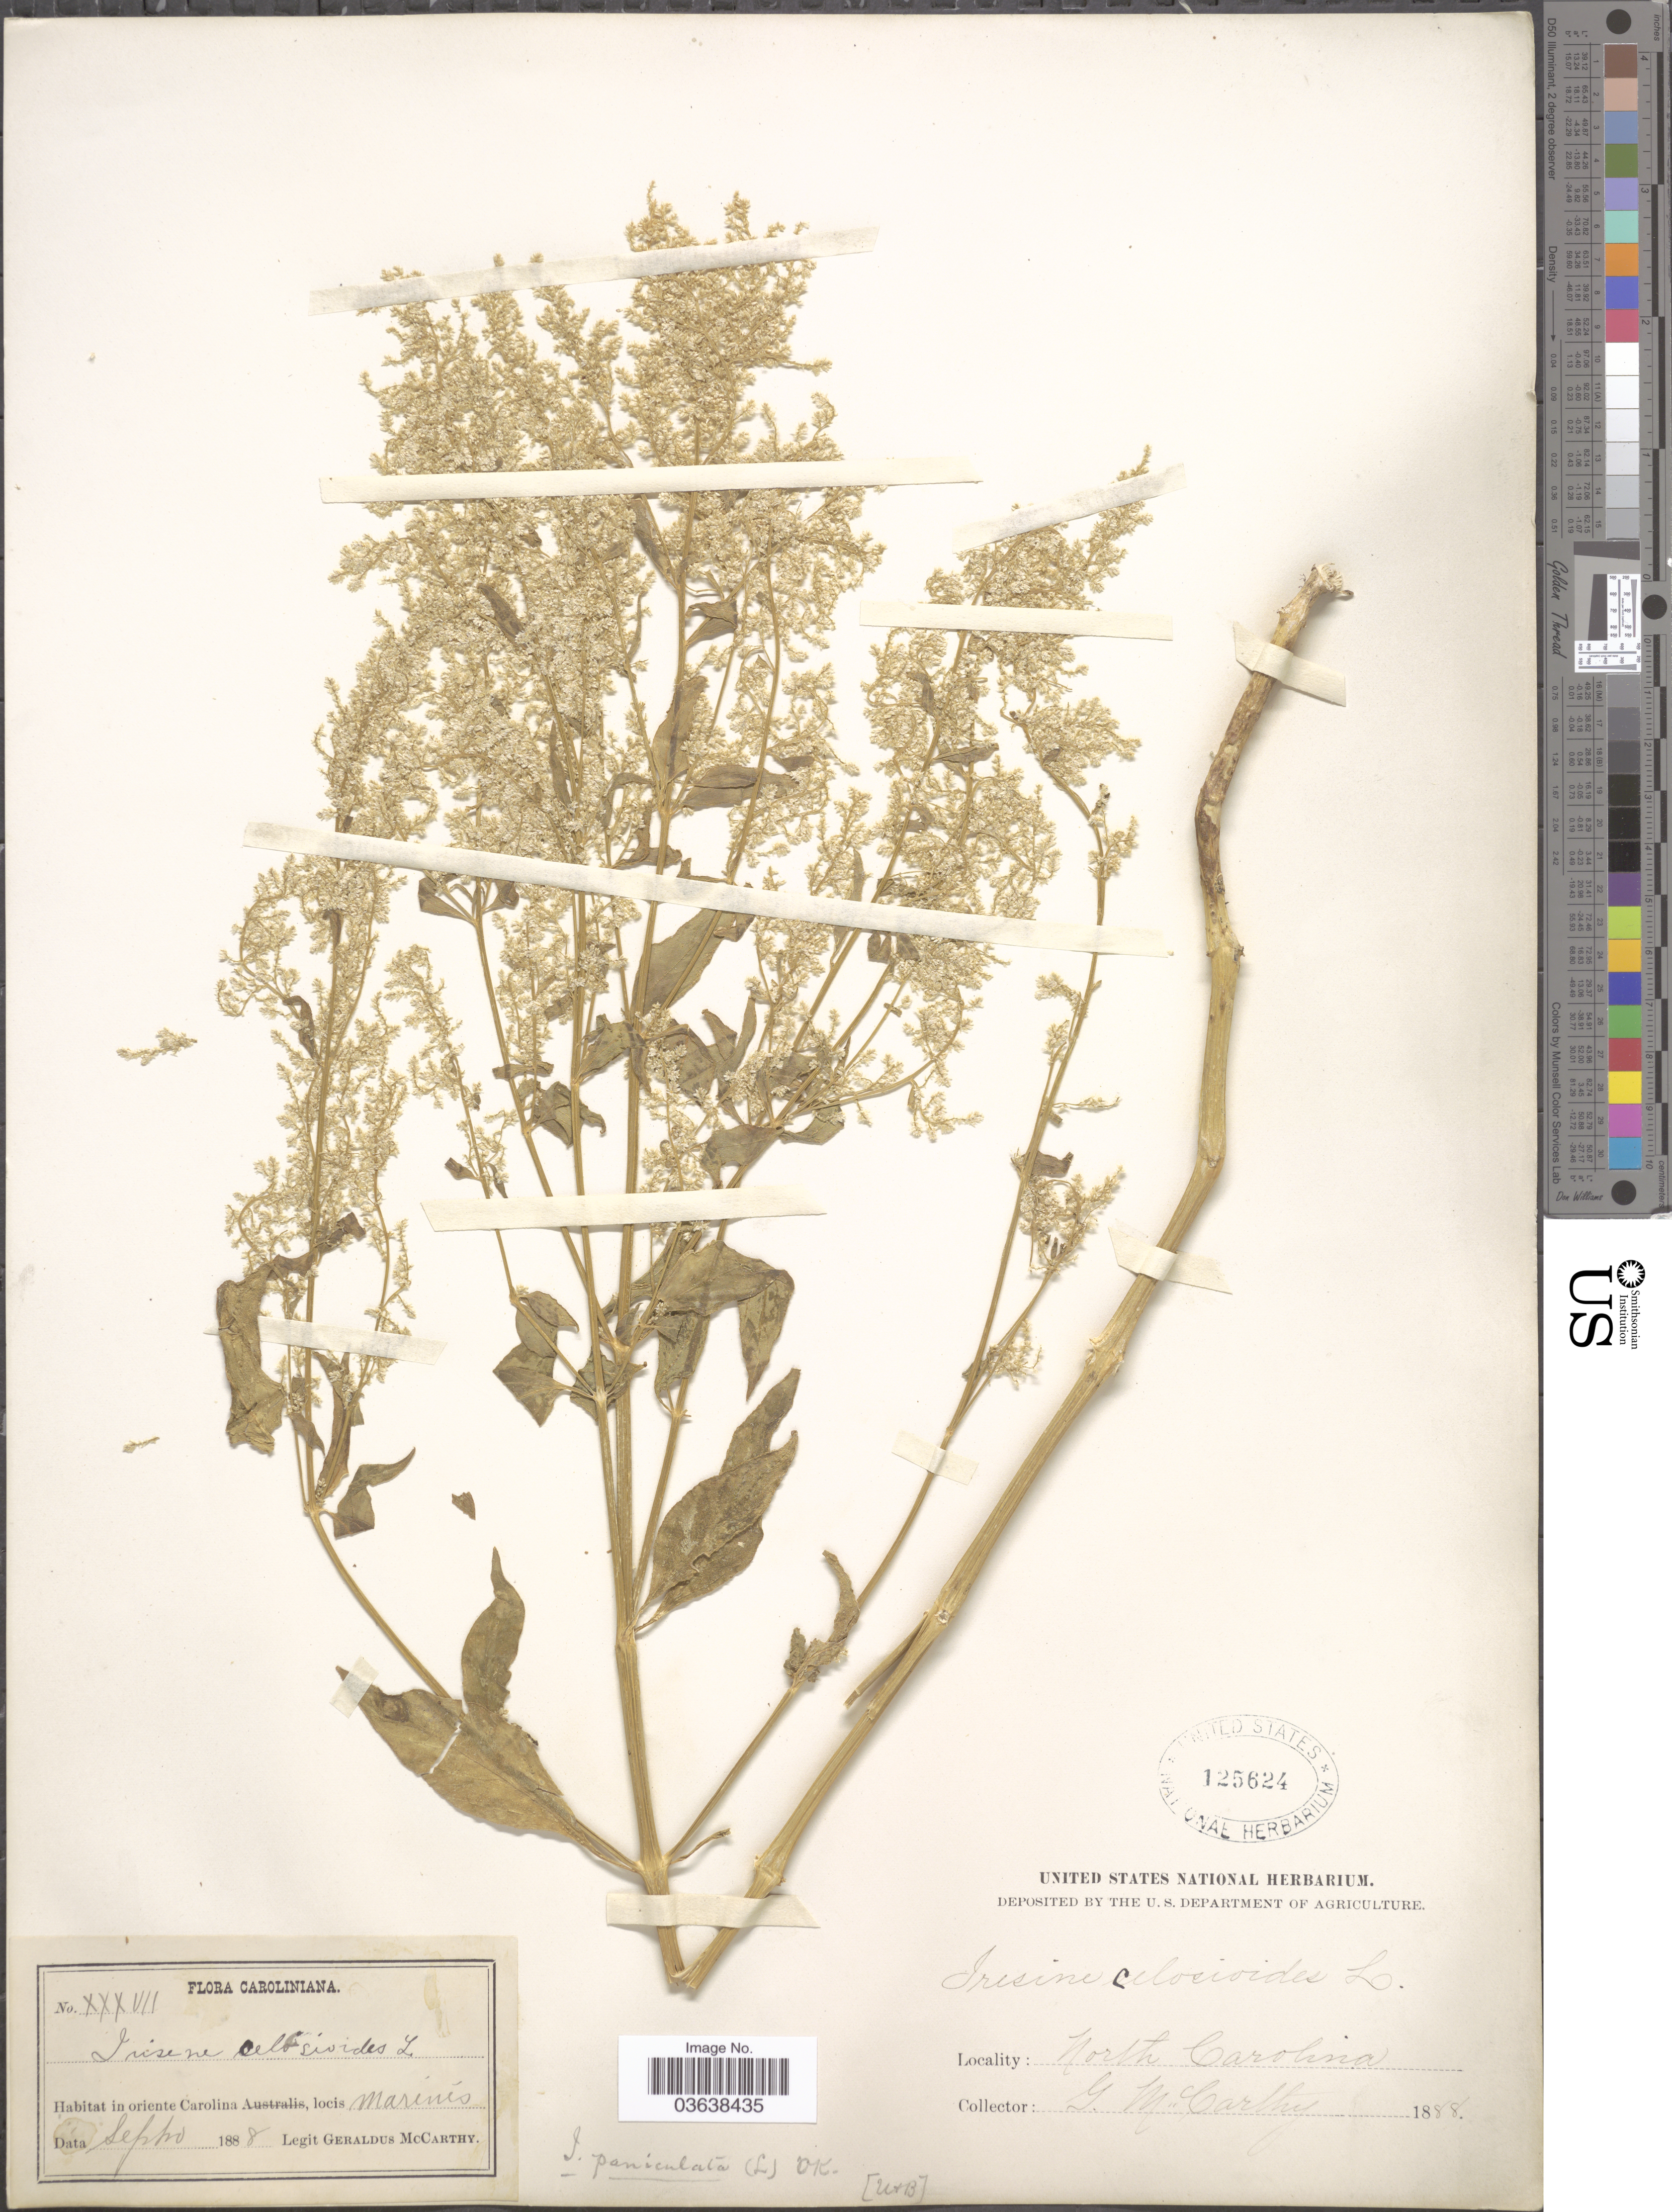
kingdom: Plantae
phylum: Tracheophyta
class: Magnoliopsida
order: Caryophyllales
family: Amaranthaceae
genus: Iresine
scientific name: Iresine celosia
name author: L.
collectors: M. McCarthy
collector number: XXXVII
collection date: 1888-09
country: United States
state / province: North Carolina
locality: In oriente Carolina, locis marinis.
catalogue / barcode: US 125624